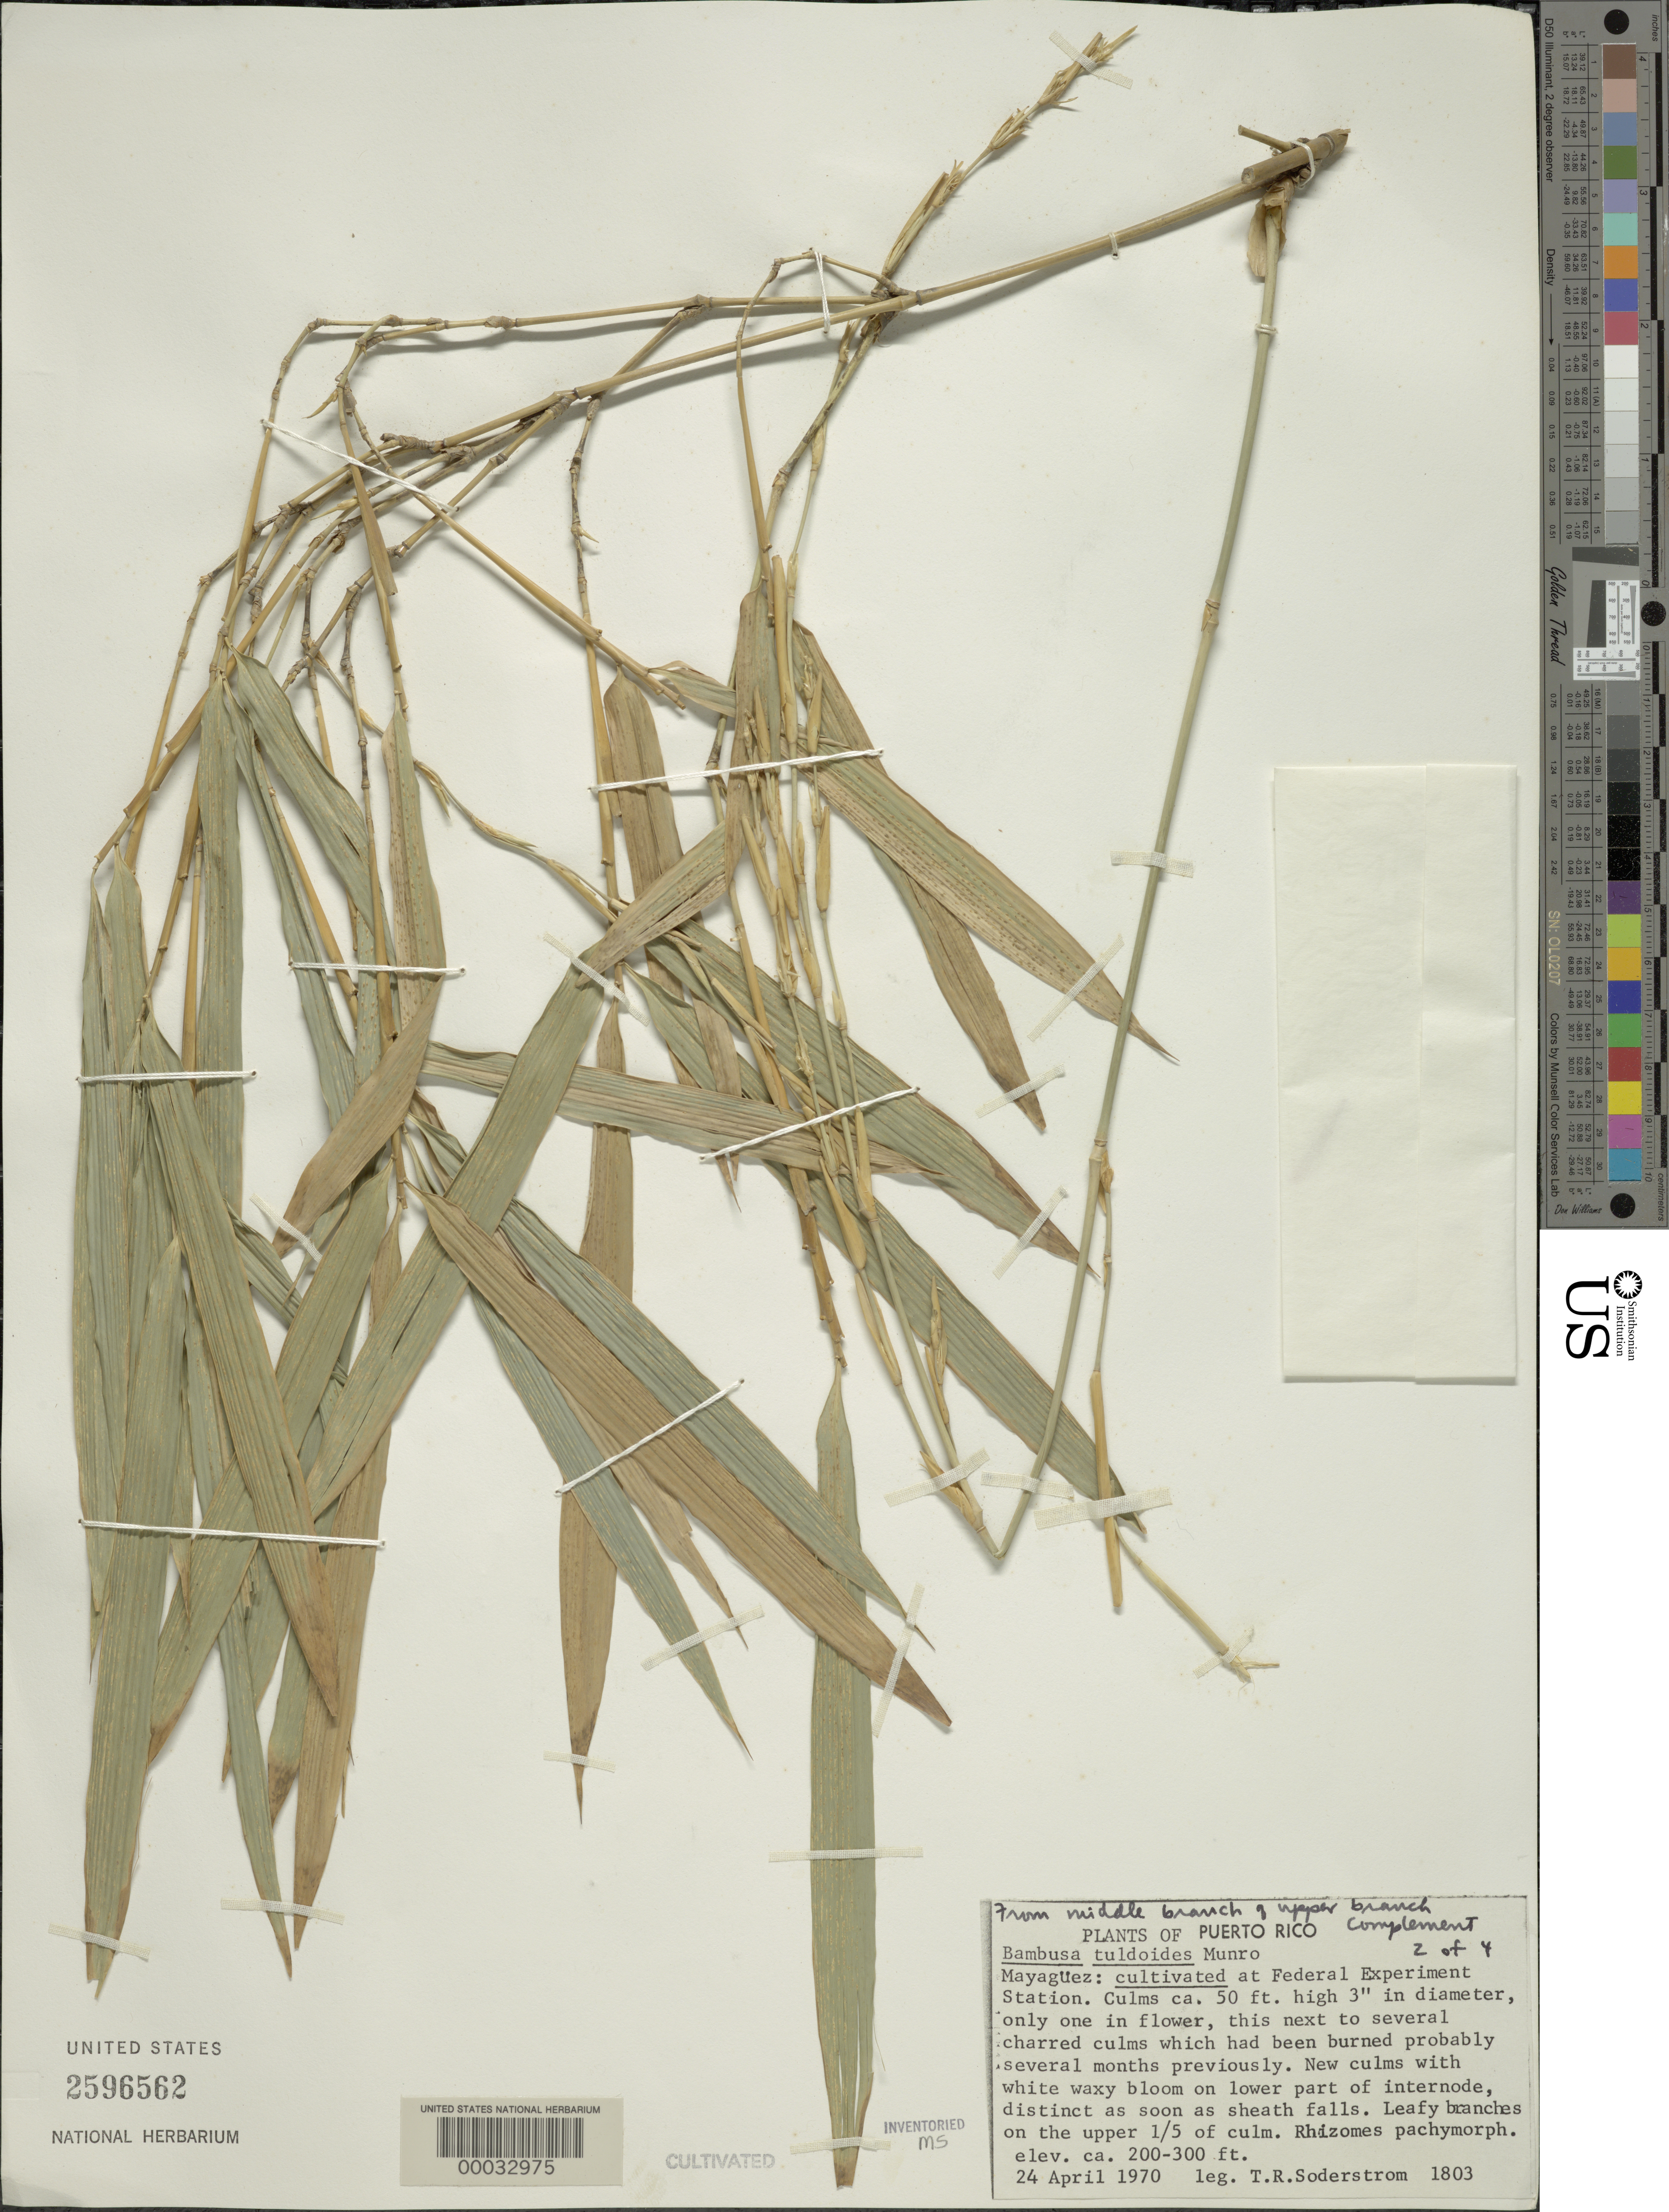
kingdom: Plantae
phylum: Tracheophyta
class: Liliopsida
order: Poales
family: Poaceae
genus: Bambusa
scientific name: Bambusa tuldoides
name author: Munro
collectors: T. R. Soderstrom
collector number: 1803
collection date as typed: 24 Apr 1970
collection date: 1970-04-24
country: Puerto Rico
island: Greater Antilles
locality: Federal experimental station-mayaguez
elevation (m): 61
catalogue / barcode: US 2596562